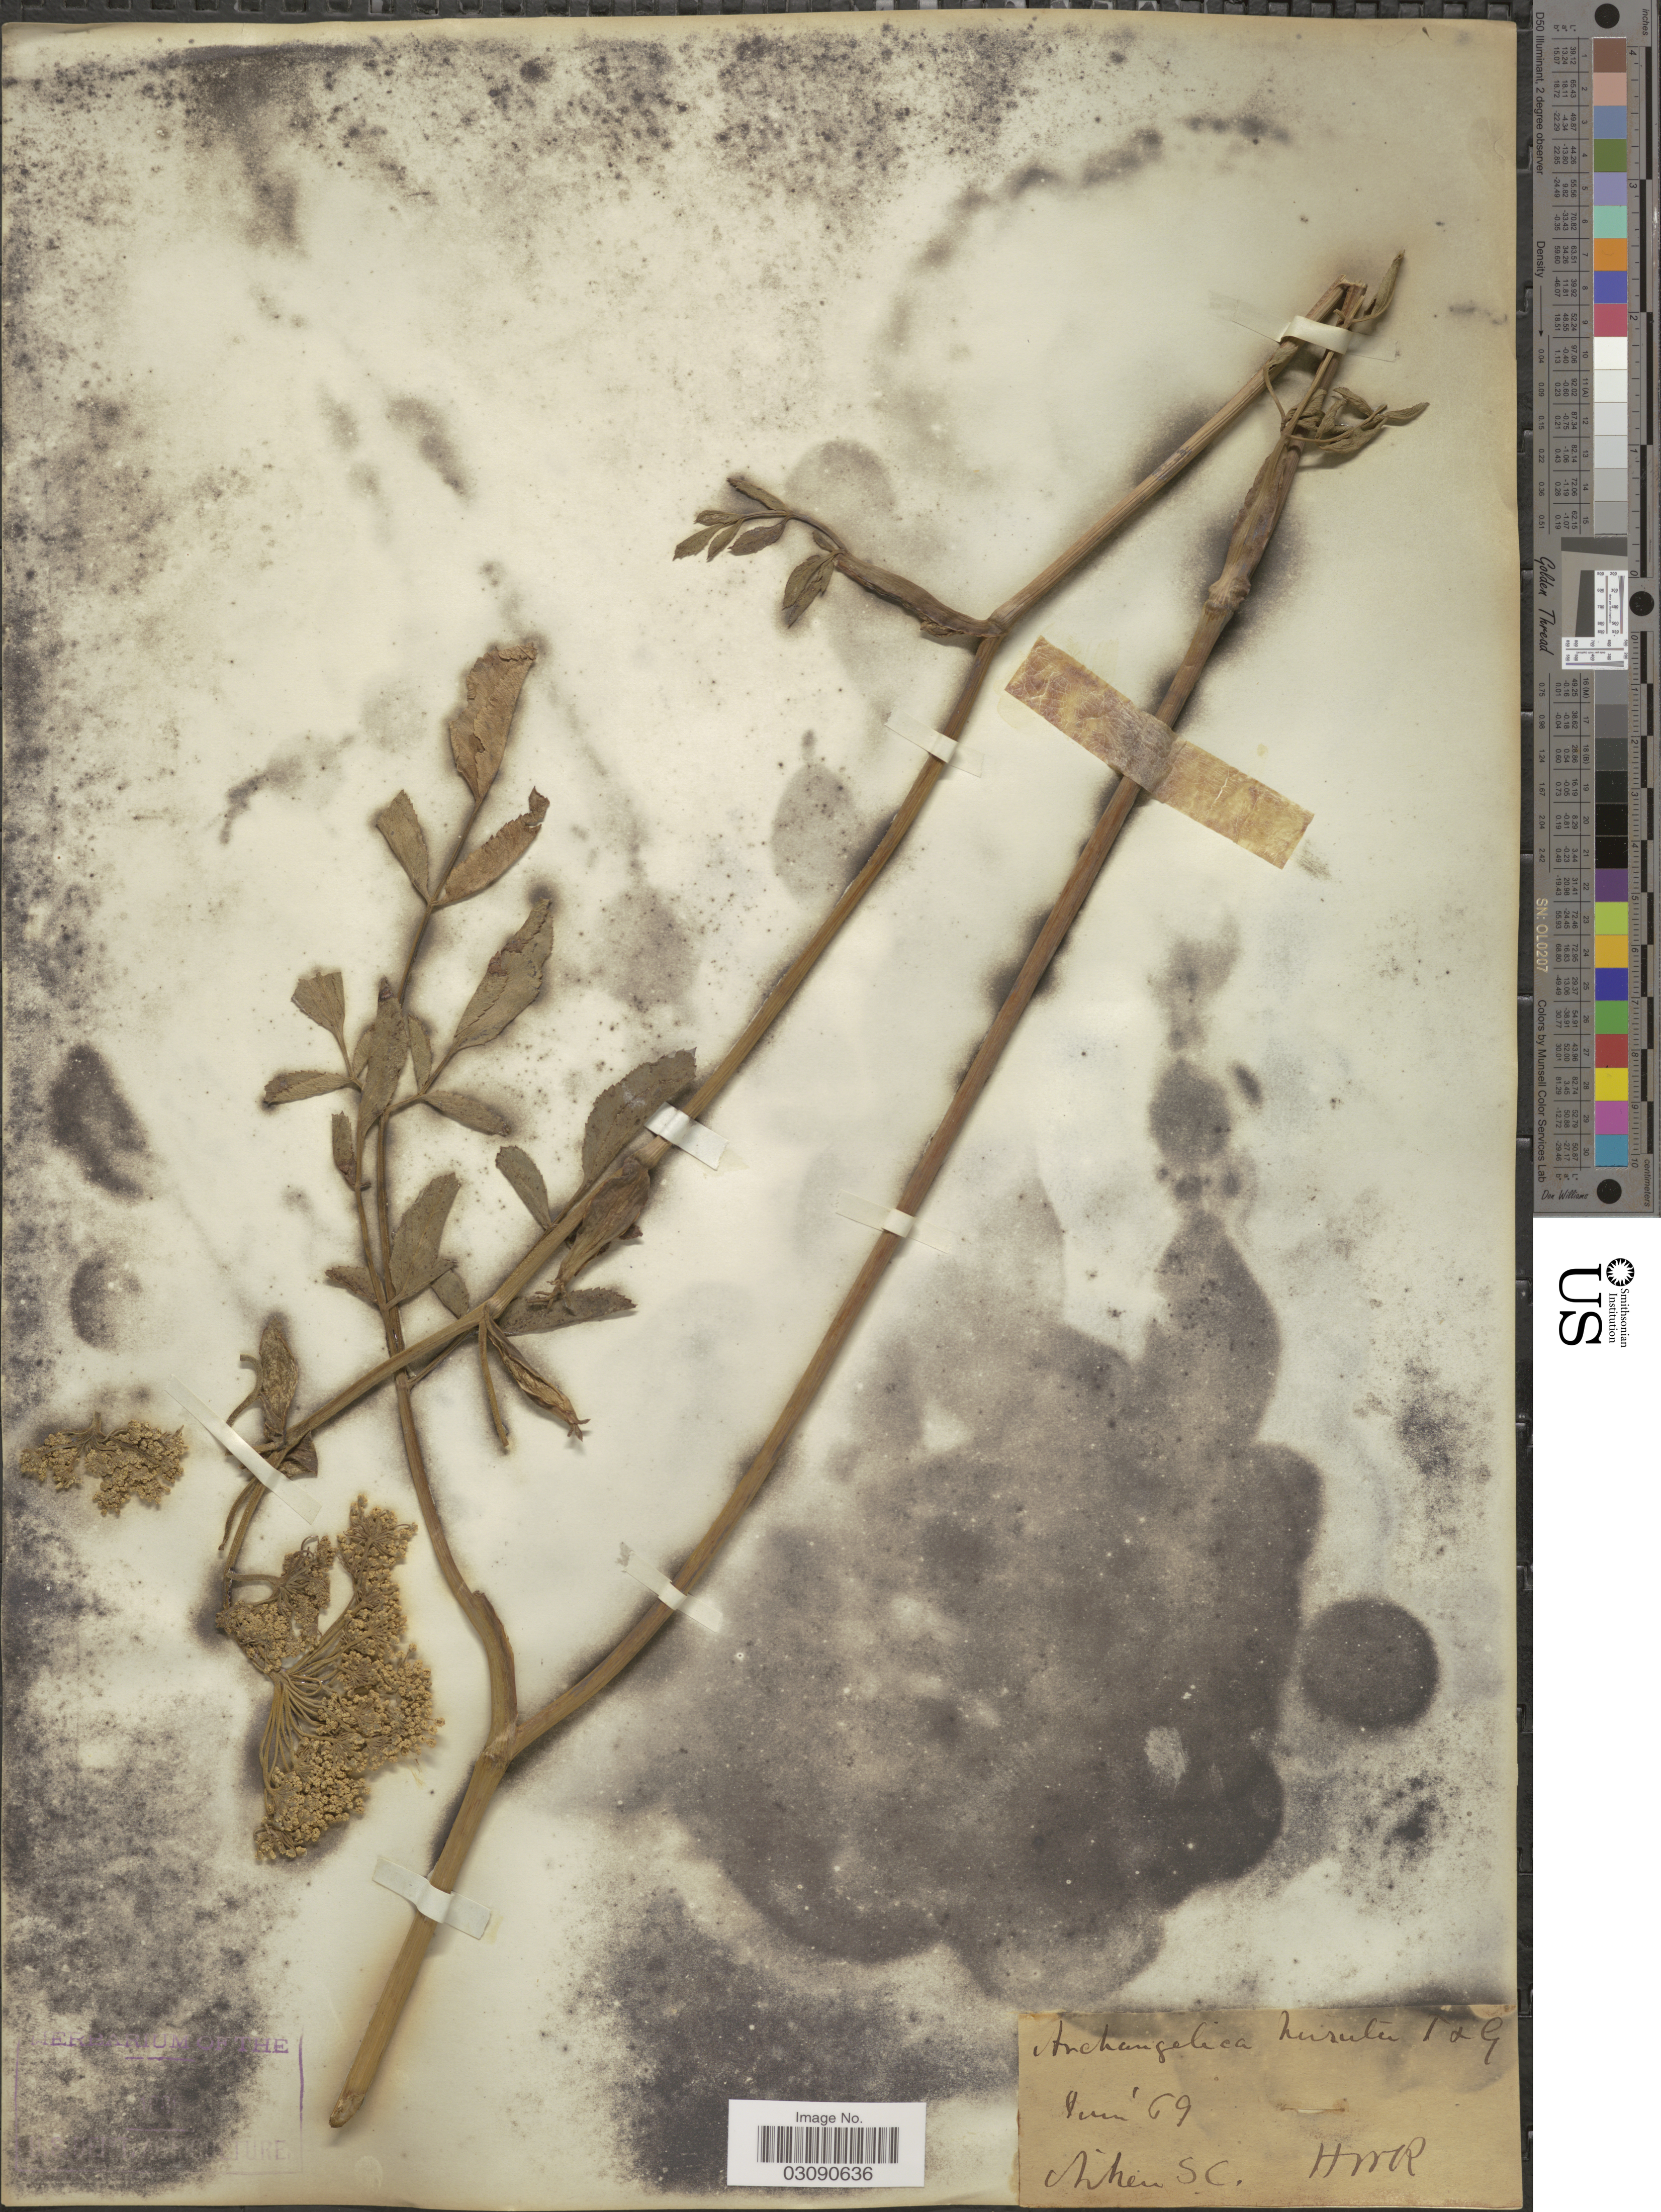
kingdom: Plantae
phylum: Tracheophyta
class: Magnoliopsida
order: Apiales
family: Apiaceae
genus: Angelica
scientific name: Angelica venenosa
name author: (Greenway) Fernald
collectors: H. W. R.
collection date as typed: Transcribed d/m/y: /6/69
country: United States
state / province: South Carolina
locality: Aiken.